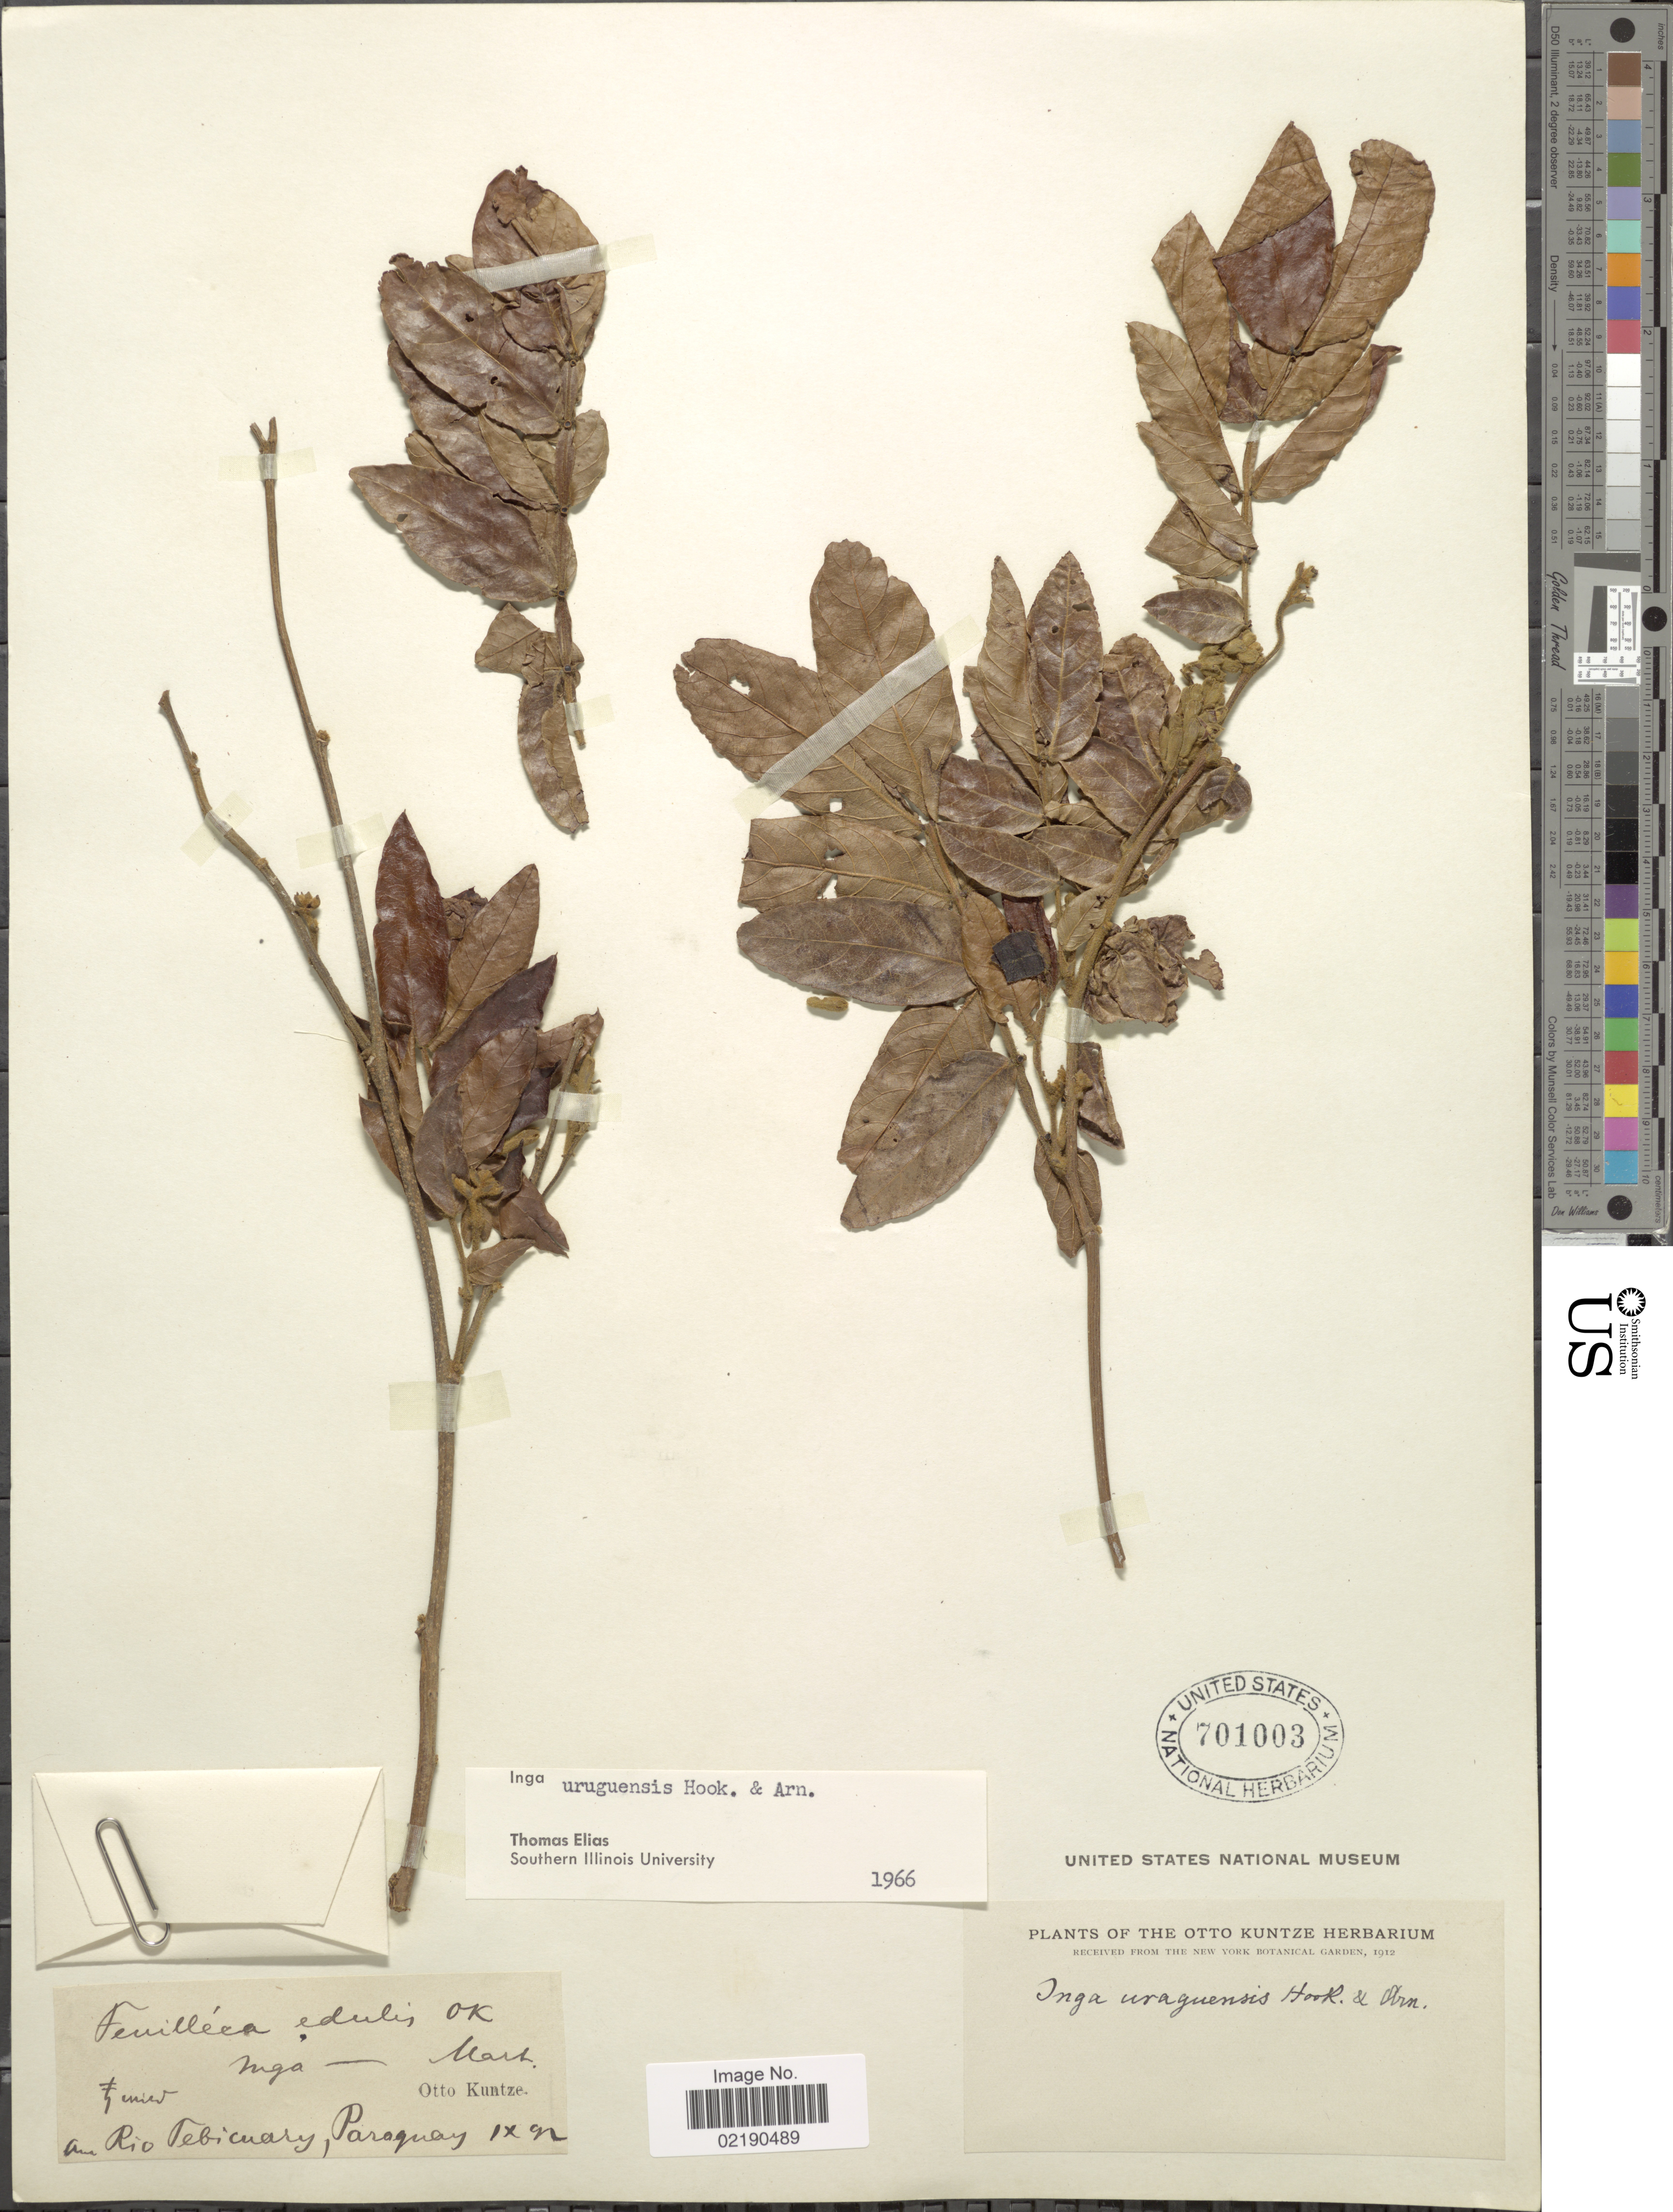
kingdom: Plantae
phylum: Tracheophyta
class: Magnoliopsida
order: Fabales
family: Fabaceae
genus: Inga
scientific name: Inga vera subsp. affinis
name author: (DC.) T.D. Penn.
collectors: C.E.O. Kuntze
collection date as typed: Transcribed d/m/y: /9/92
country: Paraguay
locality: Am Rio Tebicuary.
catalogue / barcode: US 701003